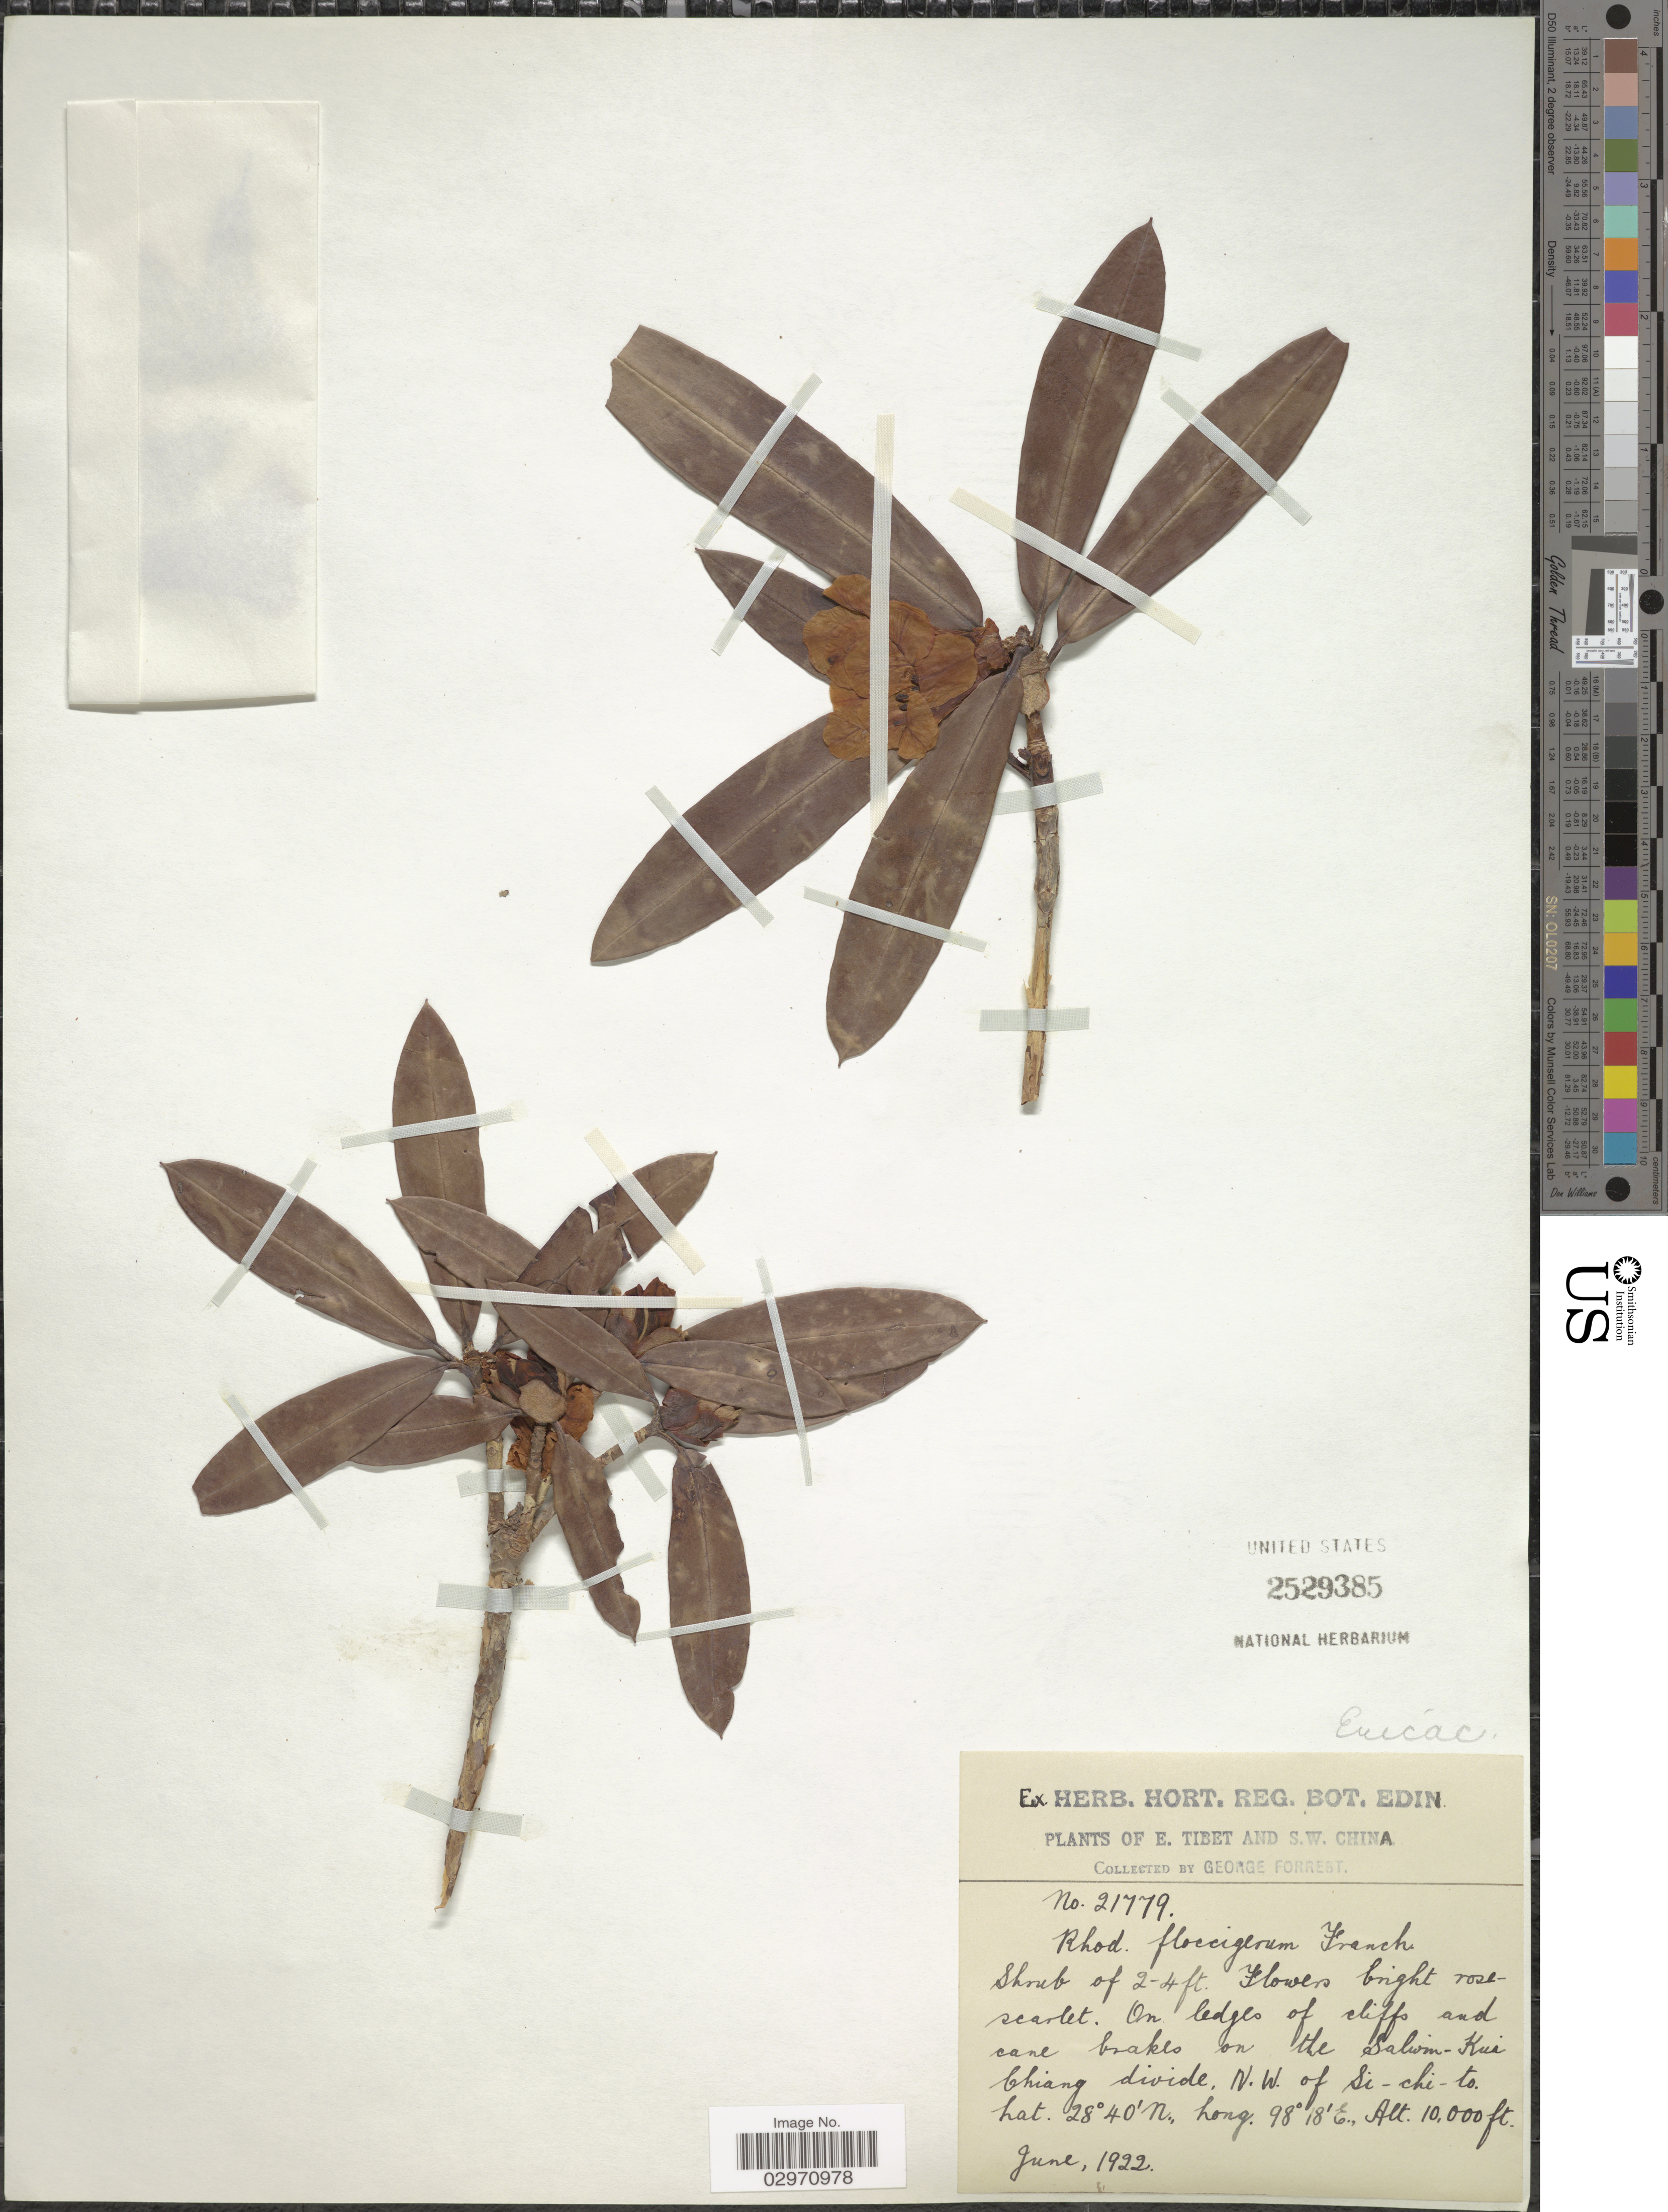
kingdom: Plantae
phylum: Tracheophyta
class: Magnoliopsida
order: Ericales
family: Ericaceae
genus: Rhododendron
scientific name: Rhododendron floccigerum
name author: Franch.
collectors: G. Forrest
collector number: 21779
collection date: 1922-06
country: China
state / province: Xizang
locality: E. Tibet and S.W. China. On the Salwin-Kui Chiang divide. N.W. of Si-chi-to.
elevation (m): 3048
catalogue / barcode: US 2529385